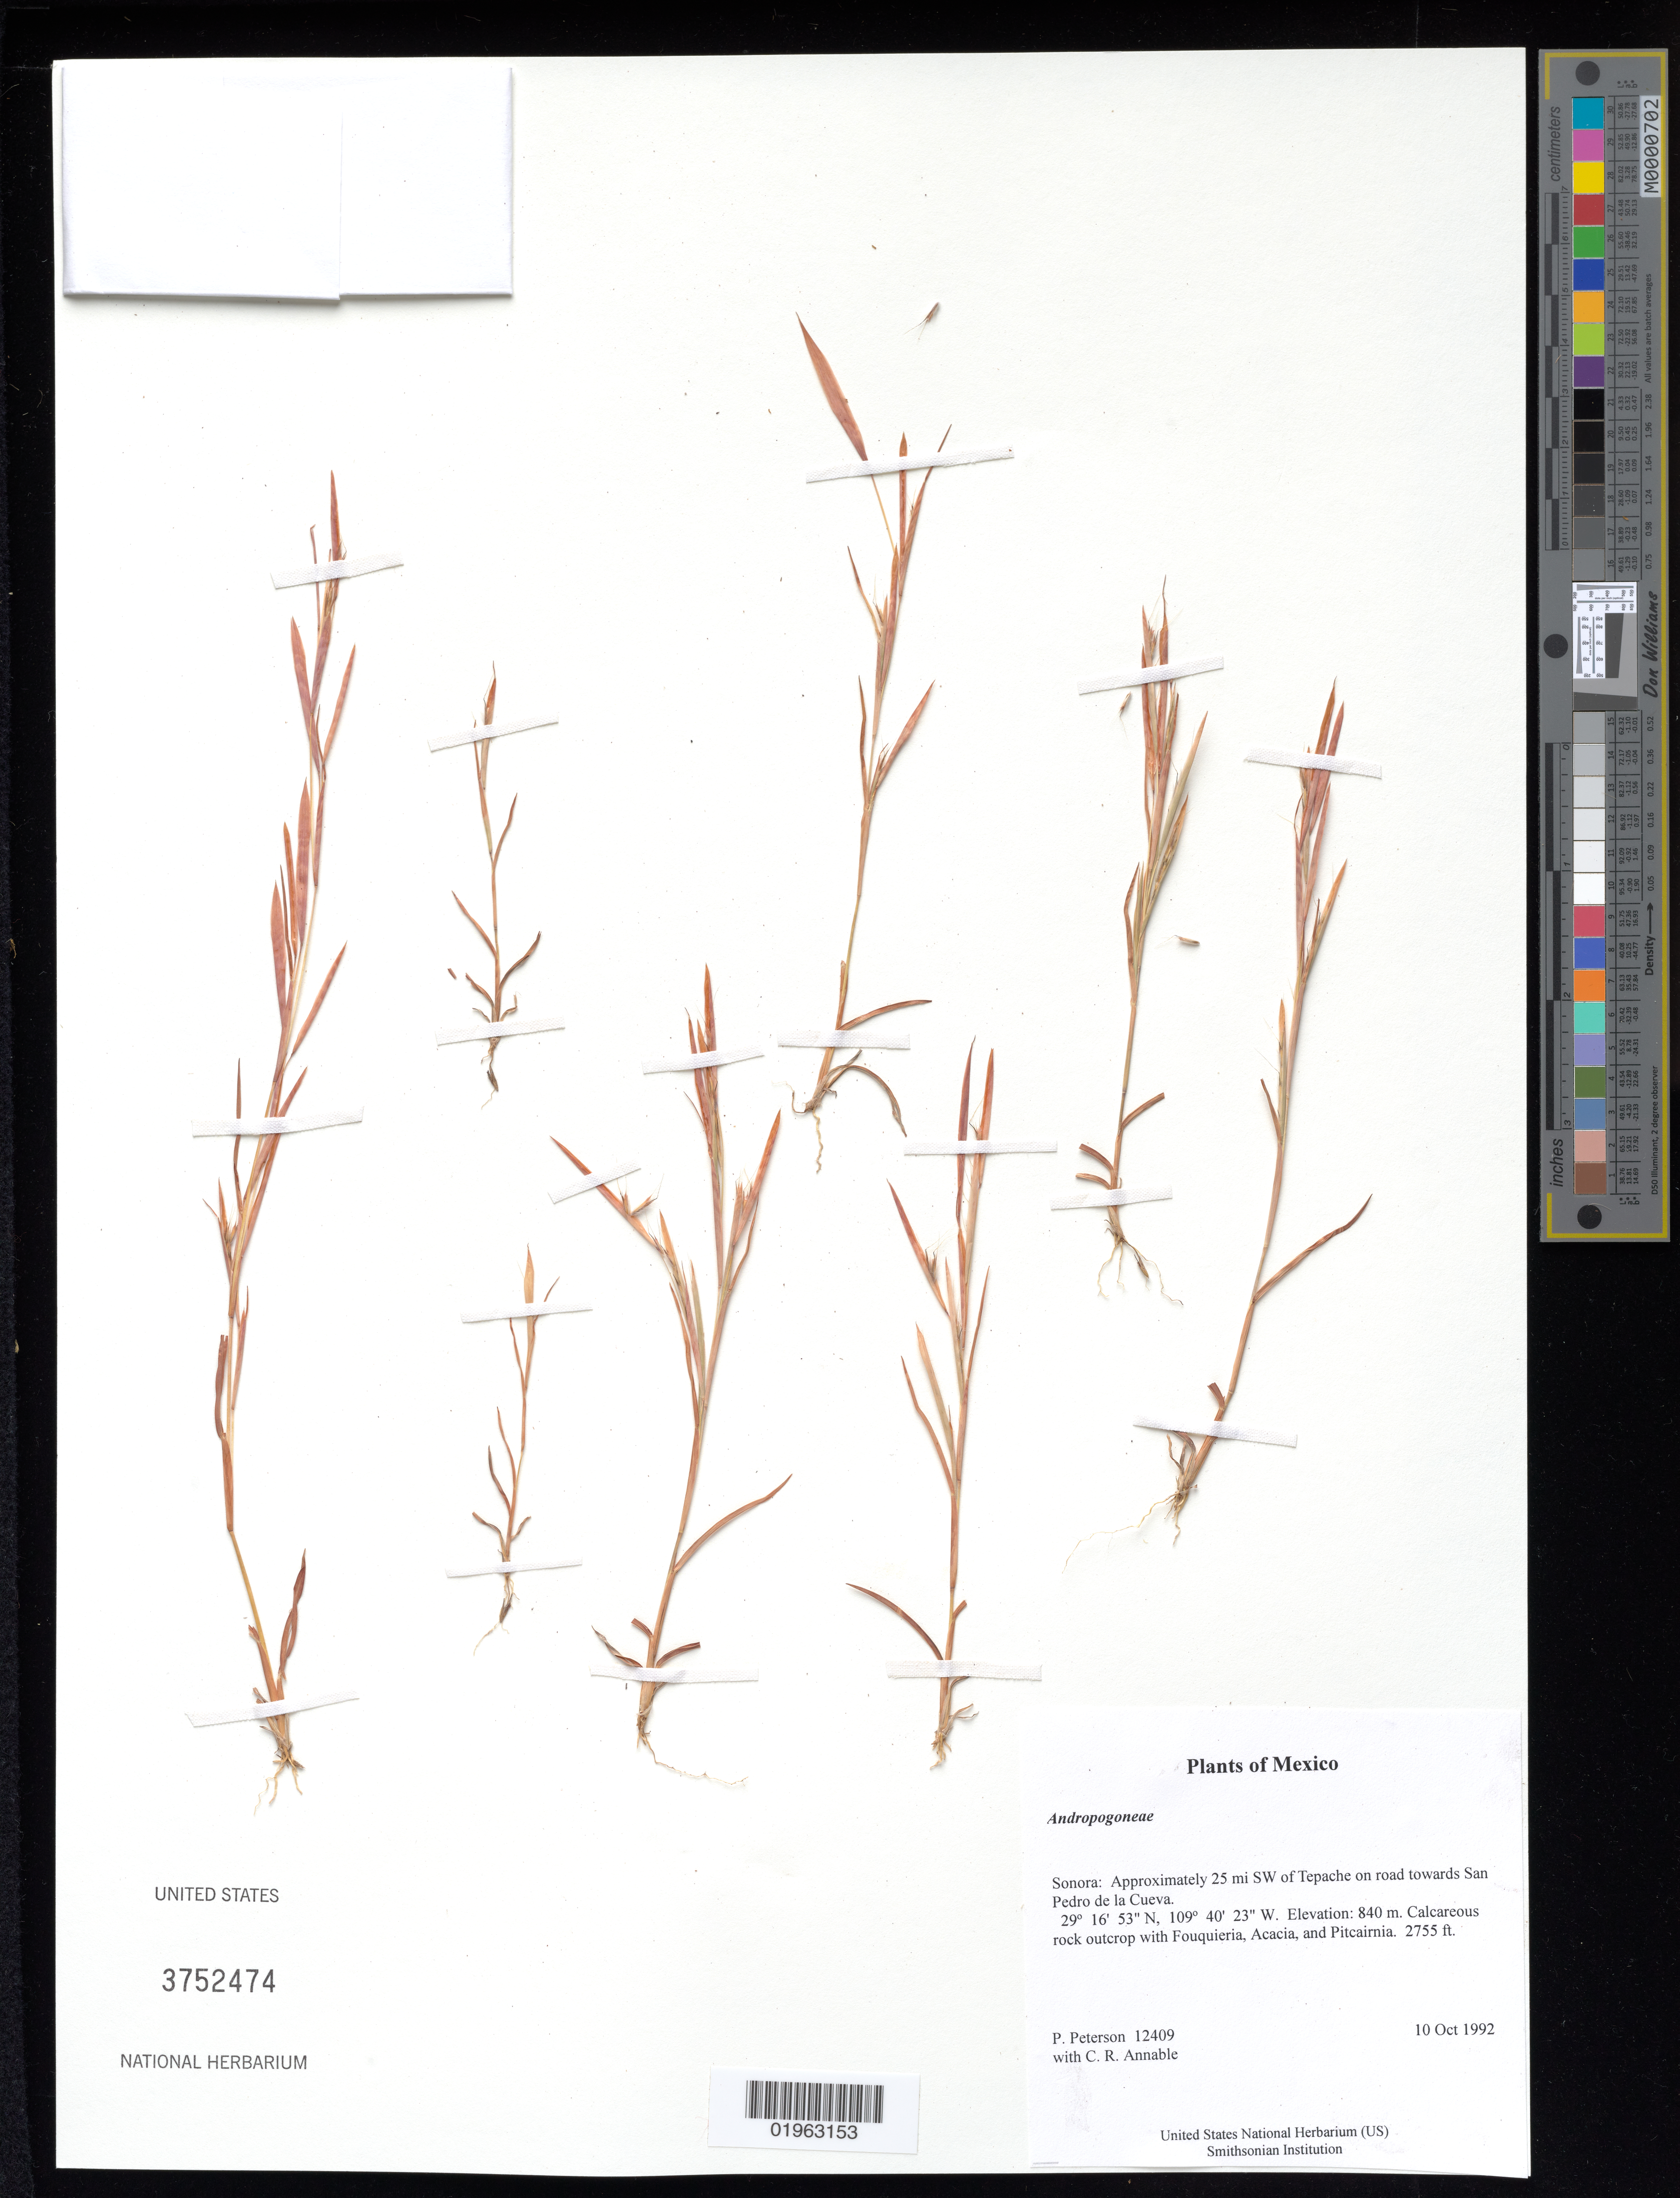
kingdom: Plantae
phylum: Tracheophyta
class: Liliopsida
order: Poales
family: Poaceae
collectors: P. M. Peterson & C. R. Annable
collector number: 12409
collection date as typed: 10 Oct 1992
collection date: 1992-10-10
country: Mexico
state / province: Sonora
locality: Approximately 25 mi SW of Tepache on road towards San Pedro de la Cueva.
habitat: Calcareous rock outcrop with Fouquieria, Acacia, and Pitcairnia. 2755 ft.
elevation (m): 840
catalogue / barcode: US 3752474